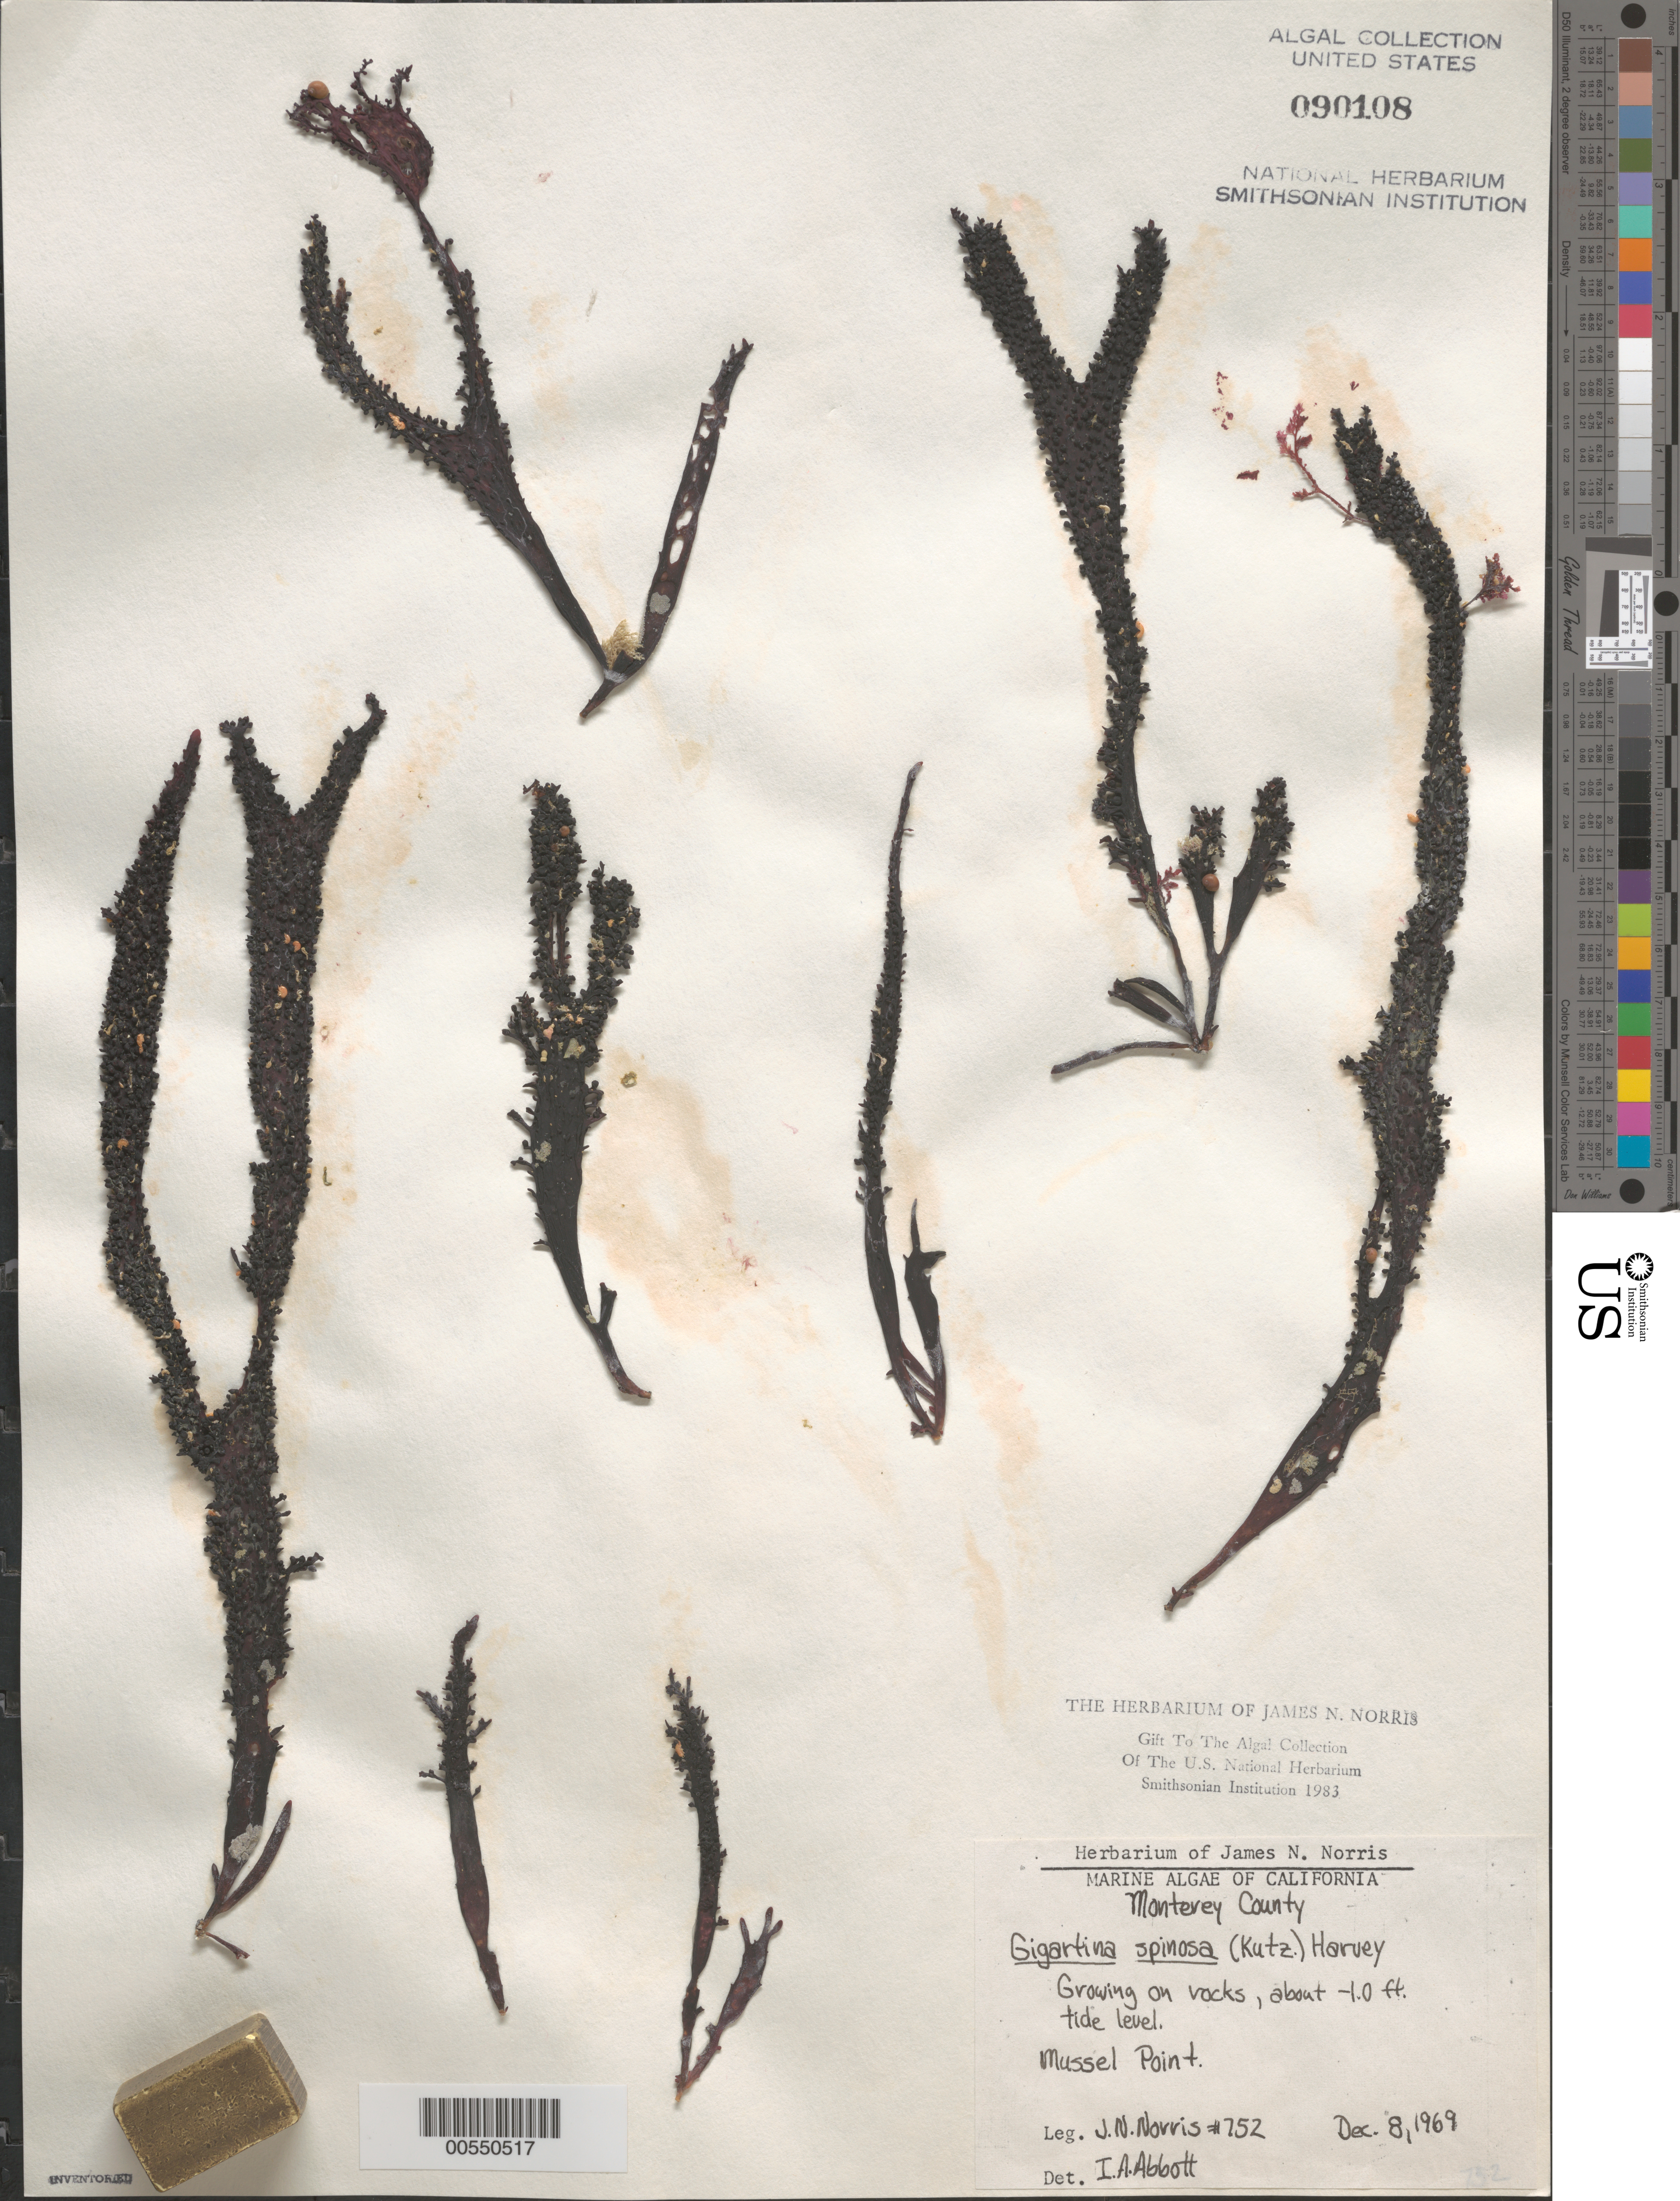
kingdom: Plantae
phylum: Rhodophyta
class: Florideophyceae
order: Gigartinales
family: Gigartinaceae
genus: Chondracanthus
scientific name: Chondracanthus spinosus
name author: (Kütz.) Guiry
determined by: Algae name updating Project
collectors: J. N. Norris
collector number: JN-752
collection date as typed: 08 Dec 1969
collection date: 1969-12-08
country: United States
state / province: California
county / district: Monterey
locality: Mussel Point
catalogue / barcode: US 90108